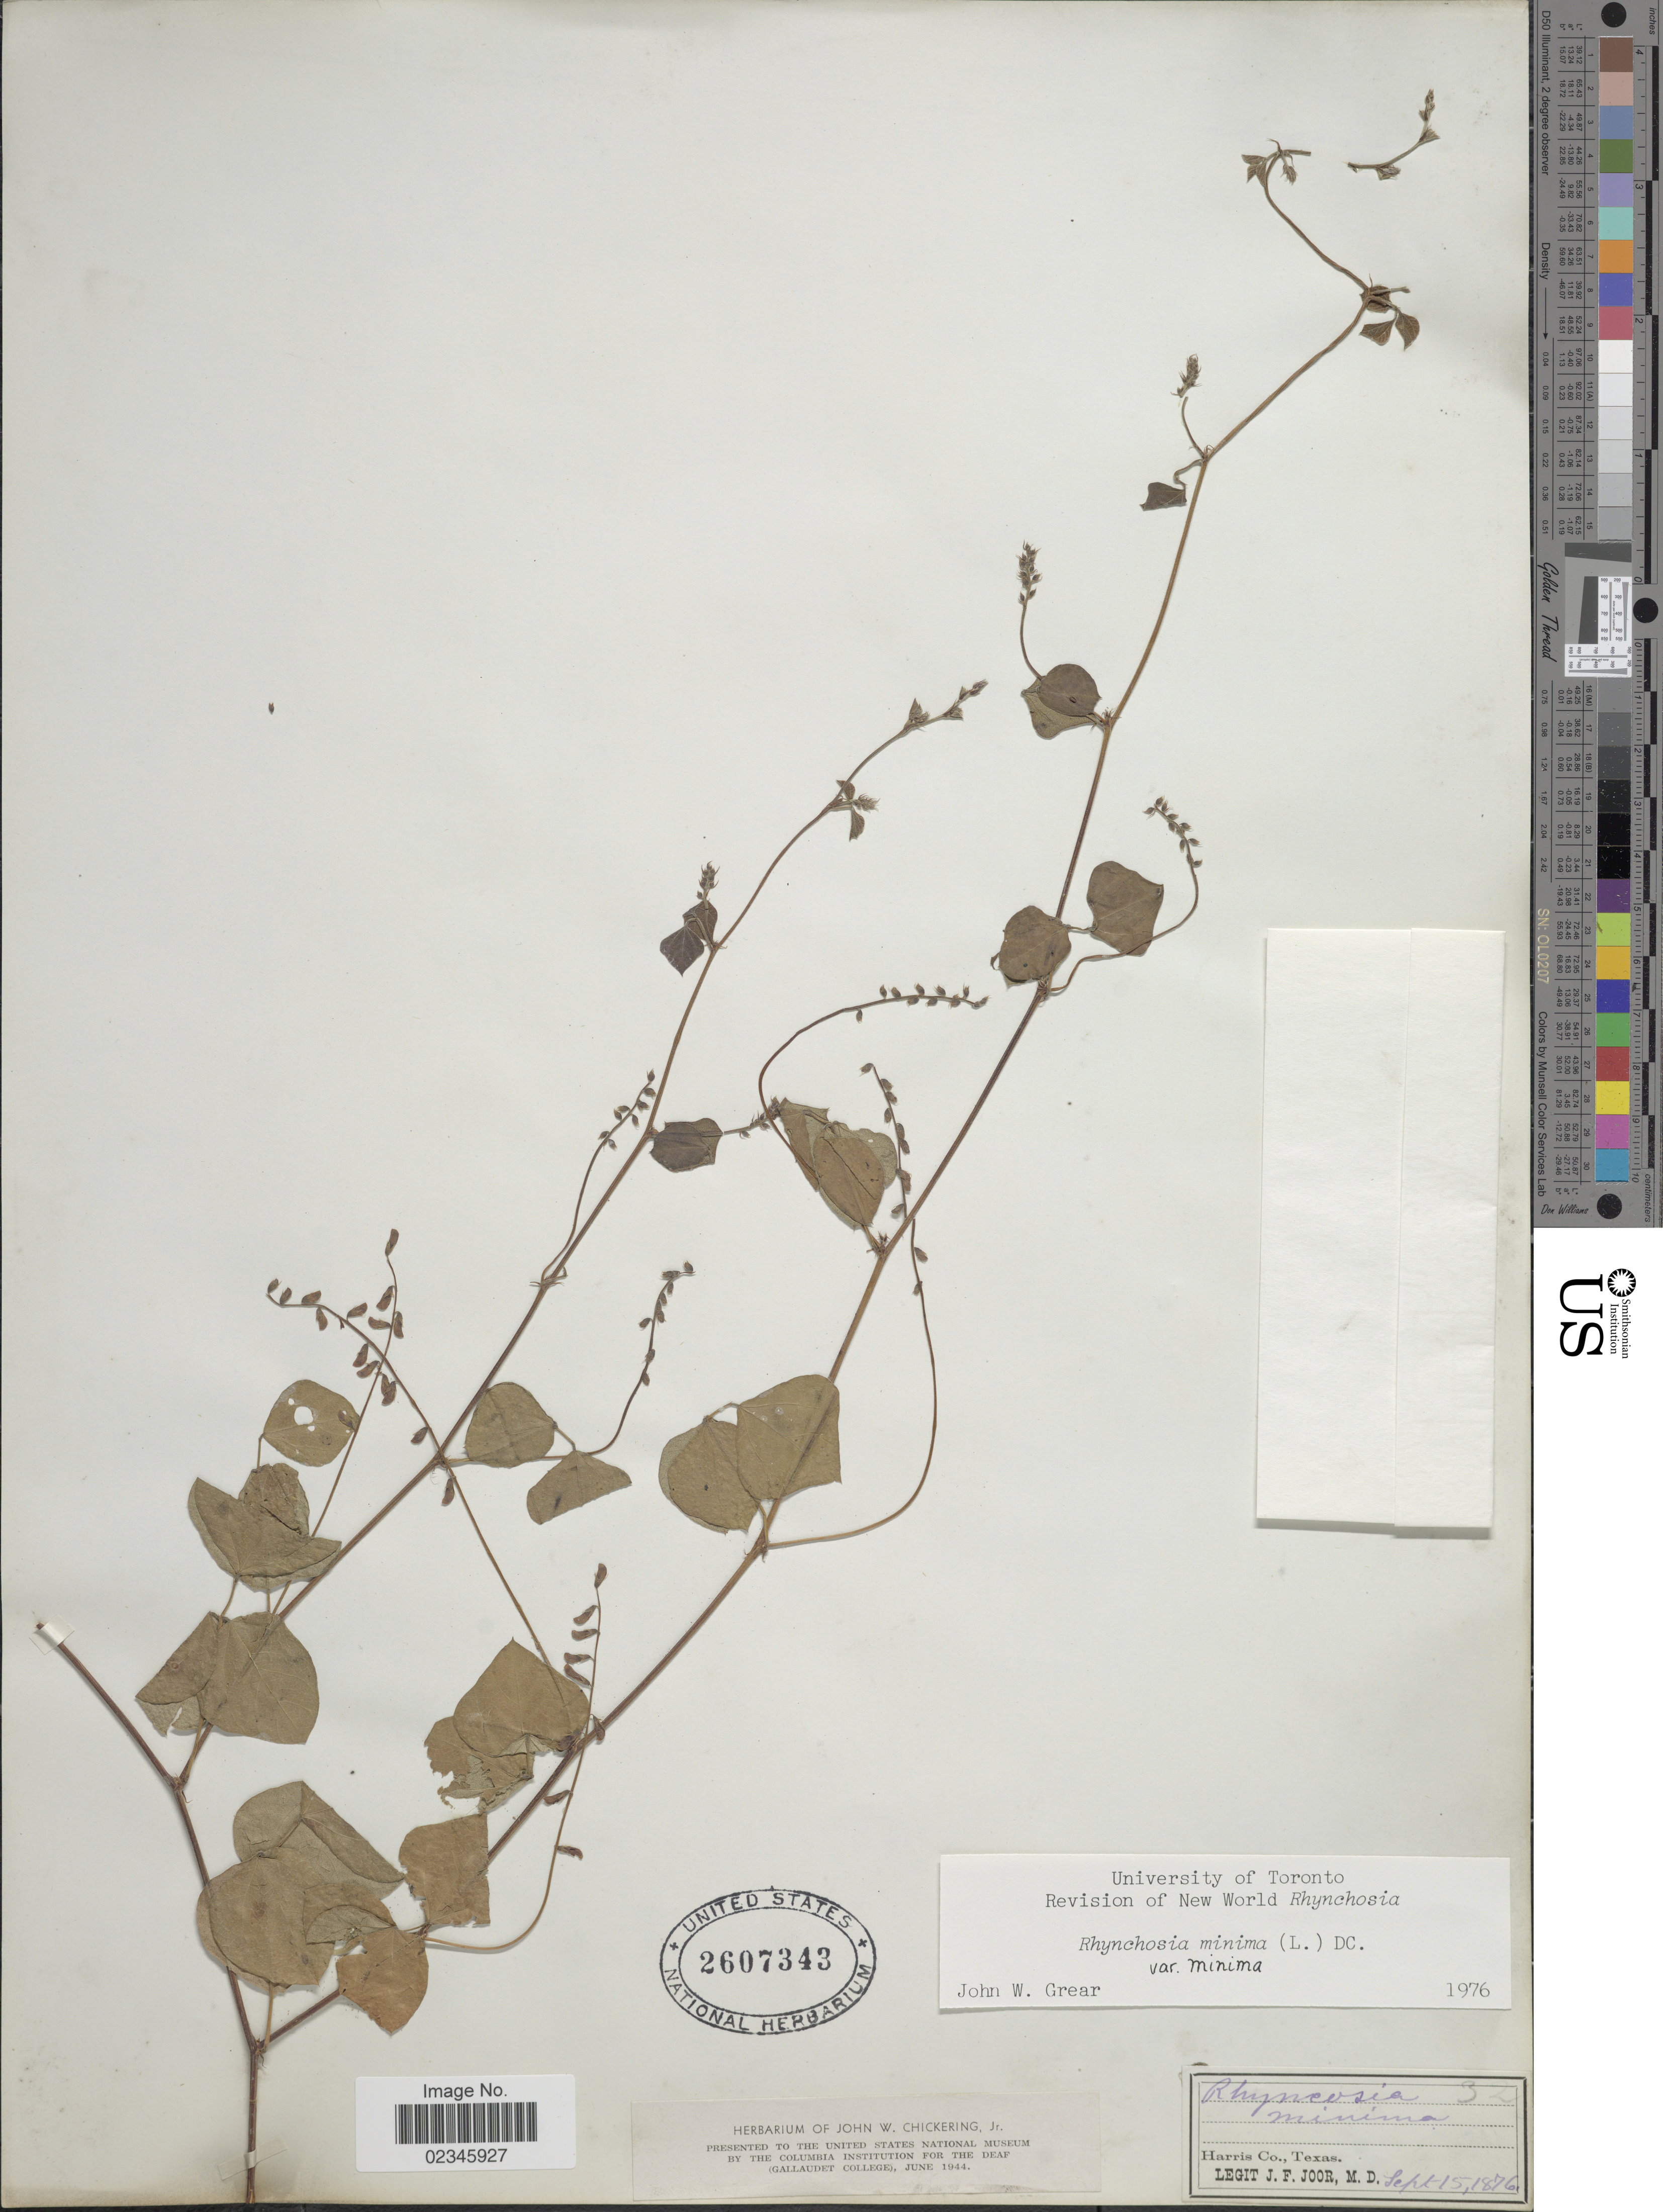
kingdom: Plantae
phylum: Tracheophyta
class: Magnoliopsida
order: Fabales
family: Fabaceae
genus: Rhynchosia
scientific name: Rhynchosia minima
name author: (L.) DC.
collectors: J. F. Joor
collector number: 32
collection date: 1876-09-15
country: United States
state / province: Texas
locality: Harris Co.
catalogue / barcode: US 2607343